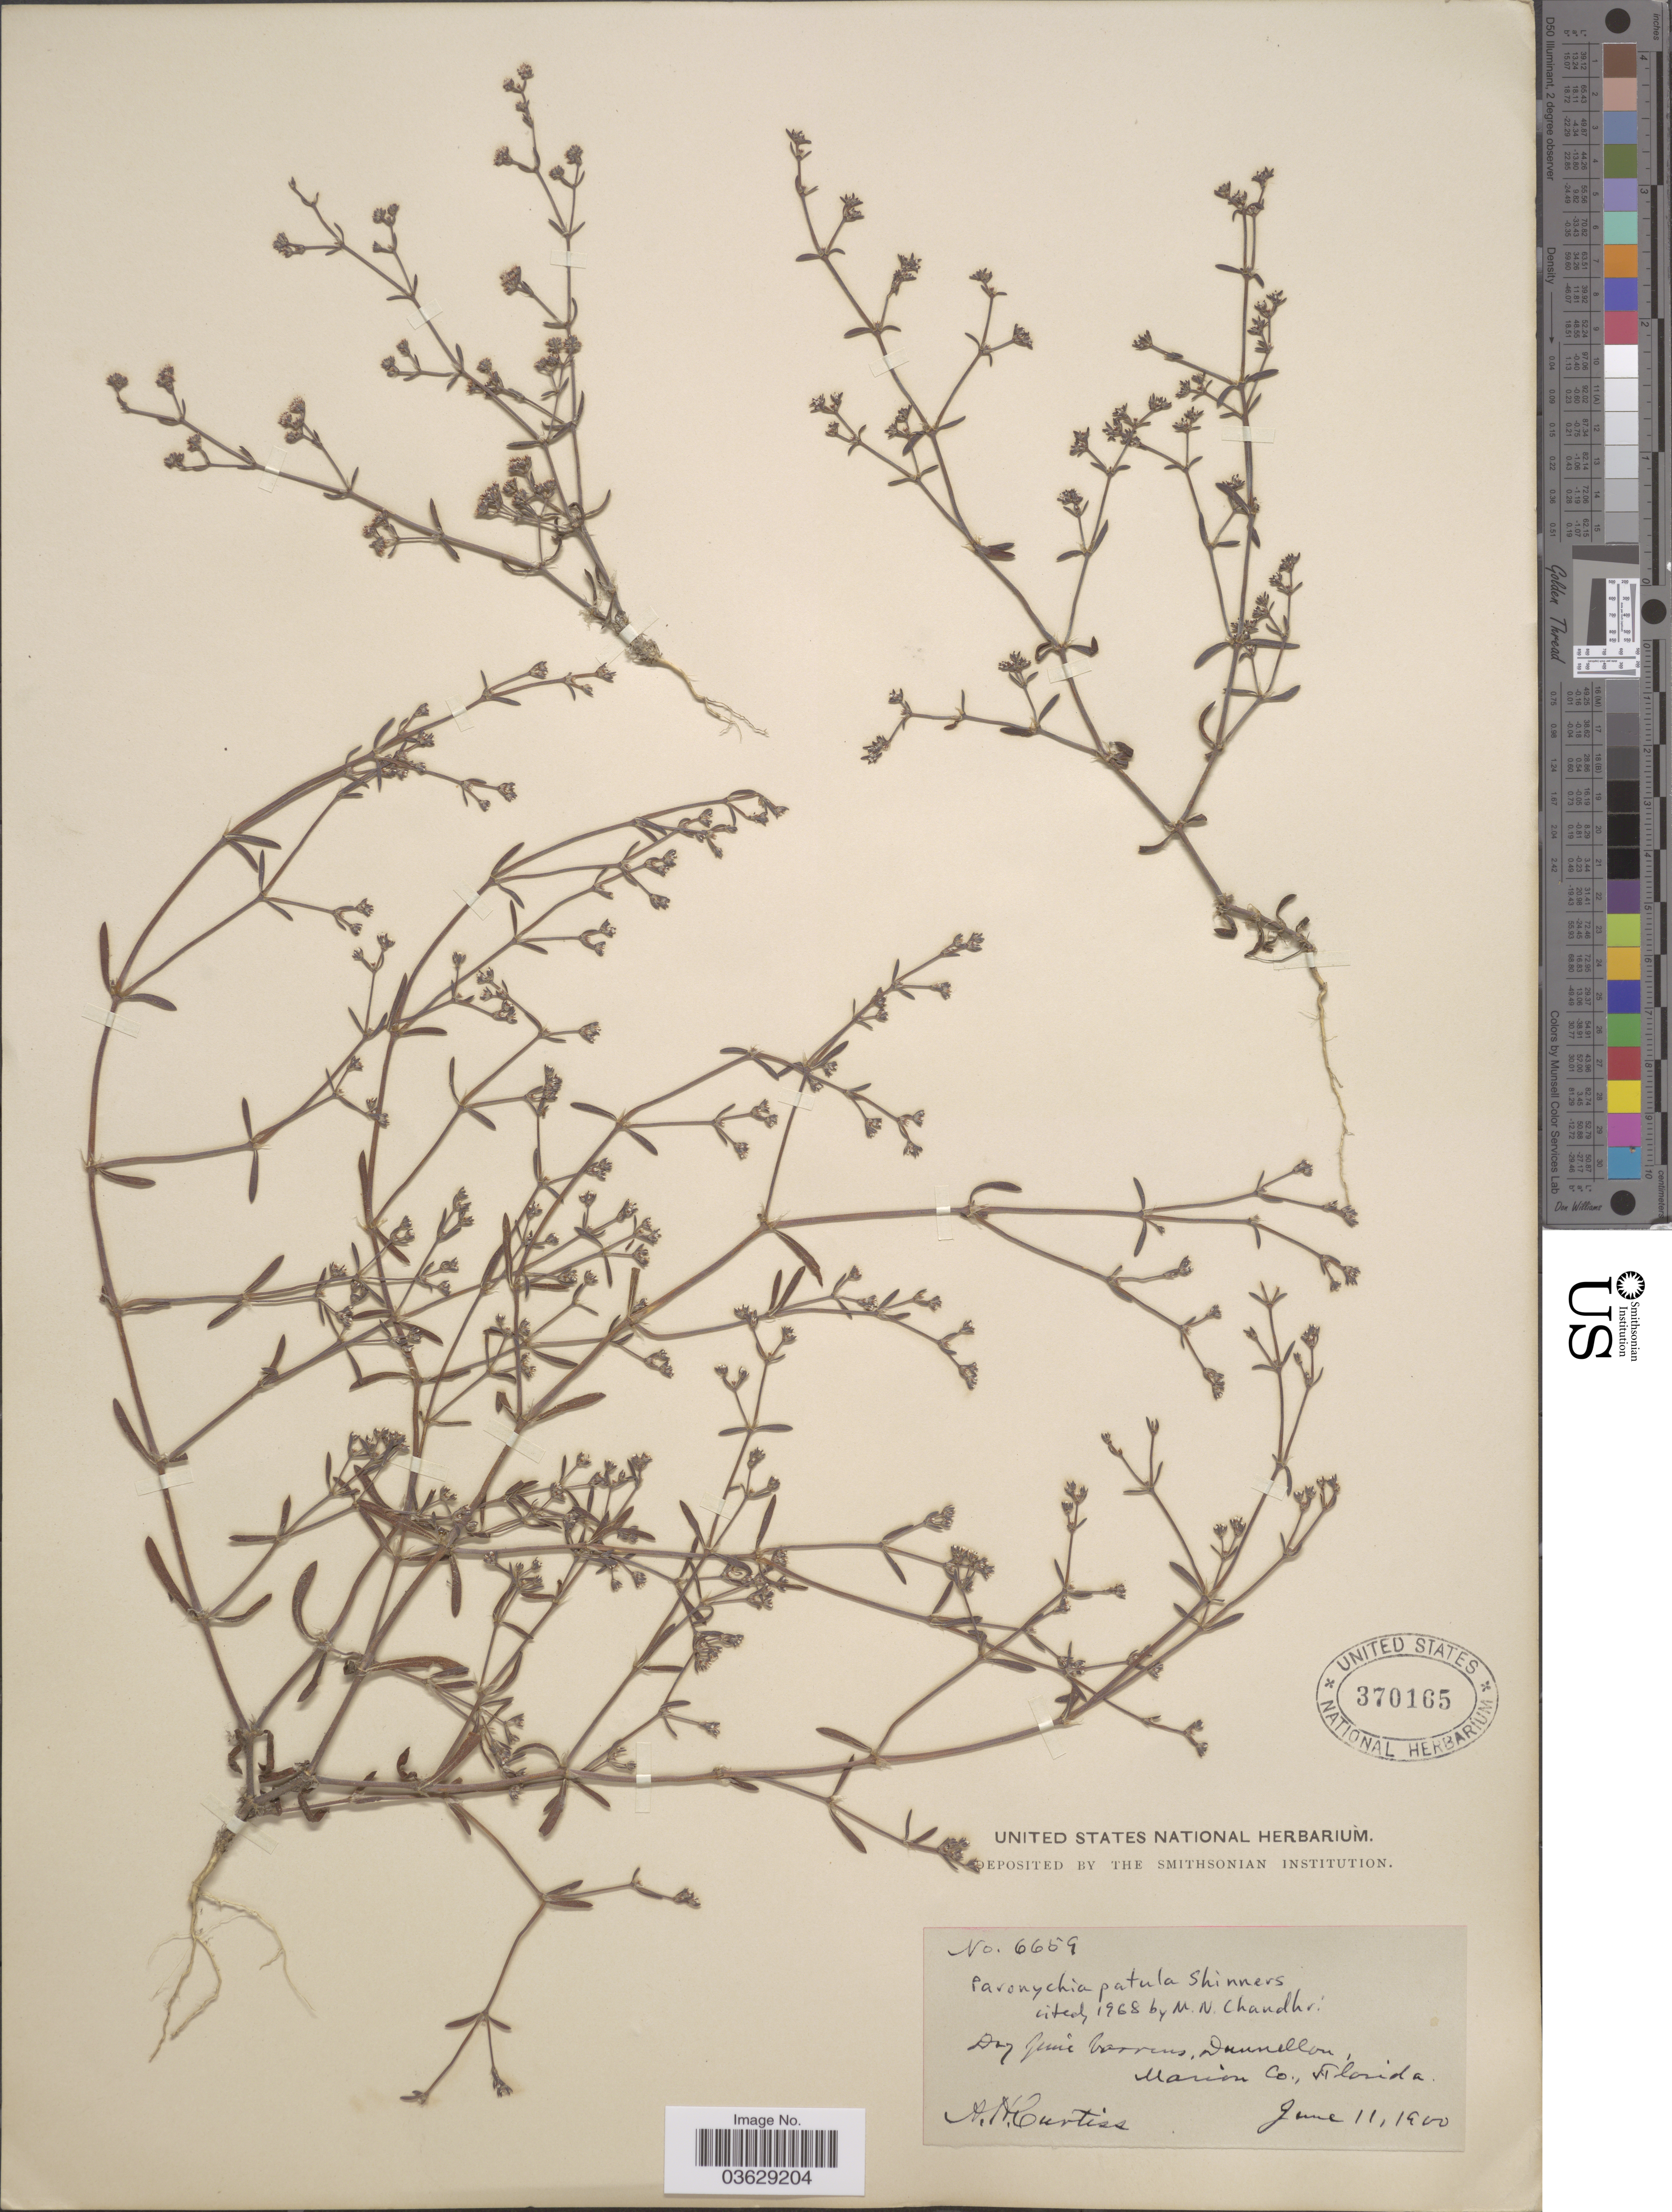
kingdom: Plantae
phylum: Tracheophyta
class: Magnoliopsida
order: Caryophyllales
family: Caryophyllaceae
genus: Paronychia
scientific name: Paronychia patula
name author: Shinners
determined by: Strong, Mark T., (BOT), Smithsonian Institution - National Museum of Natural History (UNITED STATES)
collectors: A. H. Curtiss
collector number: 6659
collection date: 1900-06-11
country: United States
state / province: Florida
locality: Dunnellon, Marion Co.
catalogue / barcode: US 370165